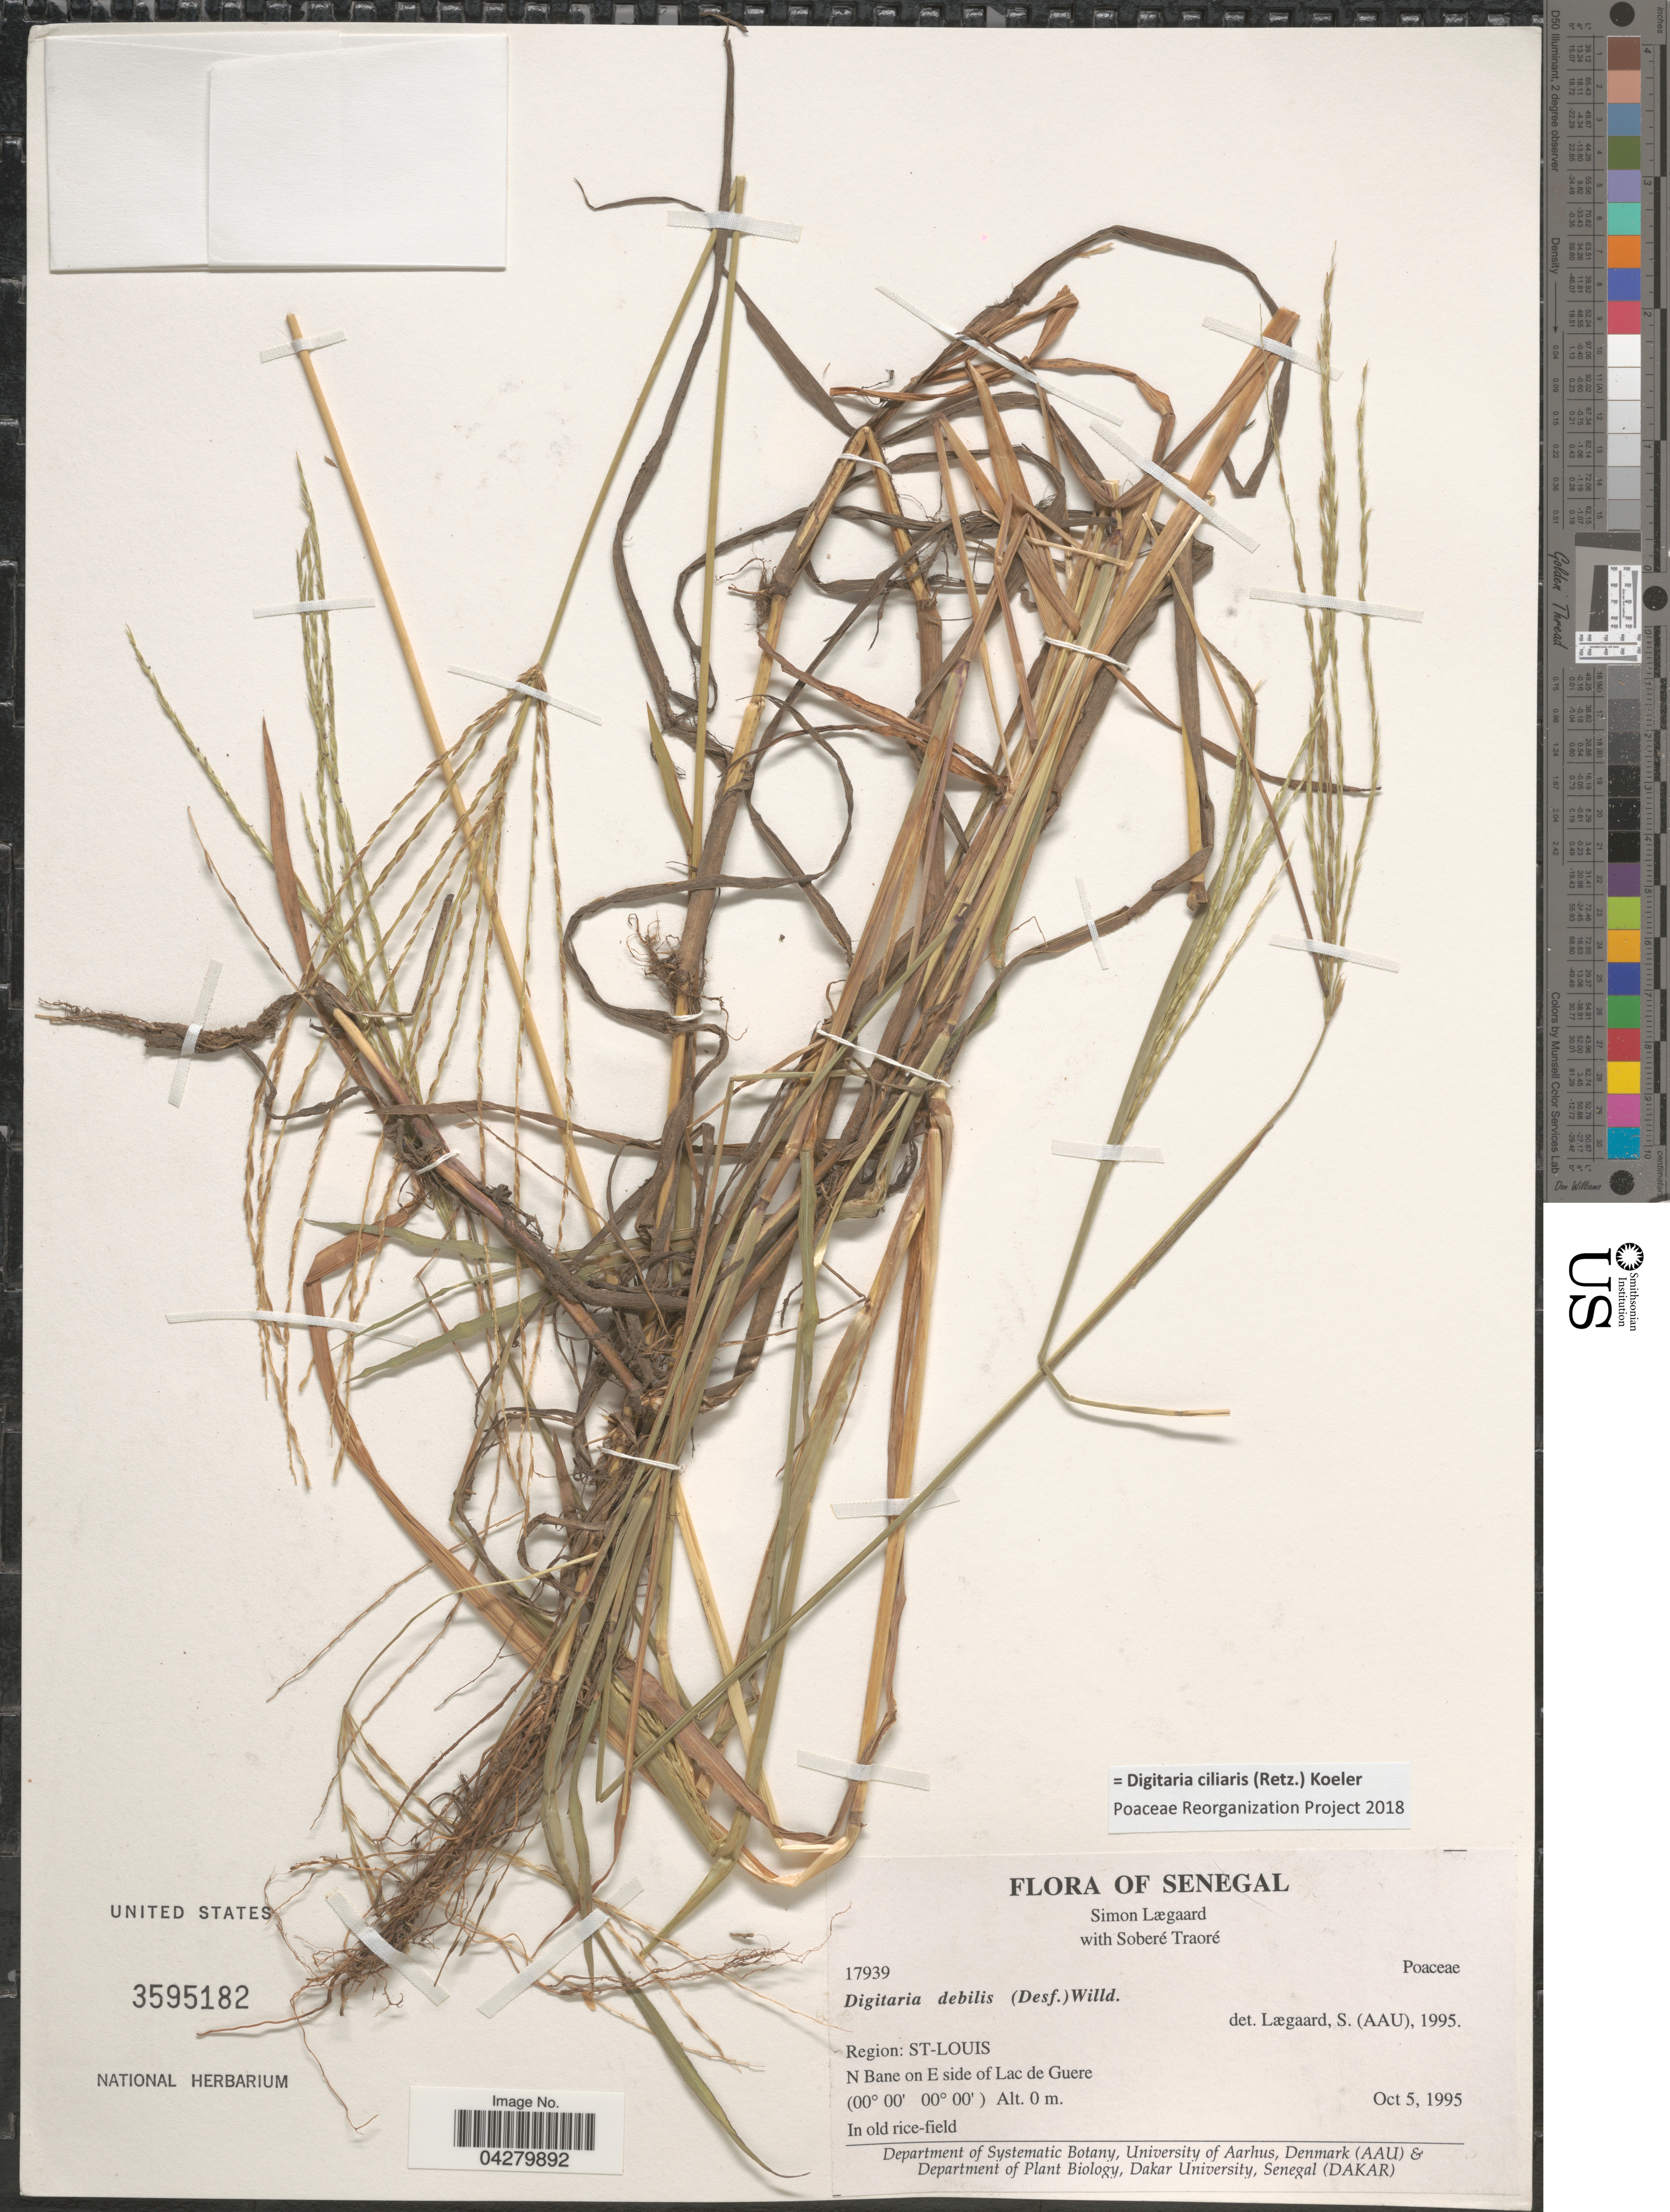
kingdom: Plantae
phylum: Tracheophyta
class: Liliopsida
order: Poales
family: Poaceae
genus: Digitaria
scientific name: Digitaria ciliaris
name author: (Retz.) Koeler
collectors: S. Lægaard & S. Traore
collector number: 17939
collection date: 1995-10-05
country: Senegal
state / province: Saint-Louis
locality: Region: St-Louis. N Bane on e side of Lac de Guere.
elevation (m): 0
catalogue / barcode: US 3595182